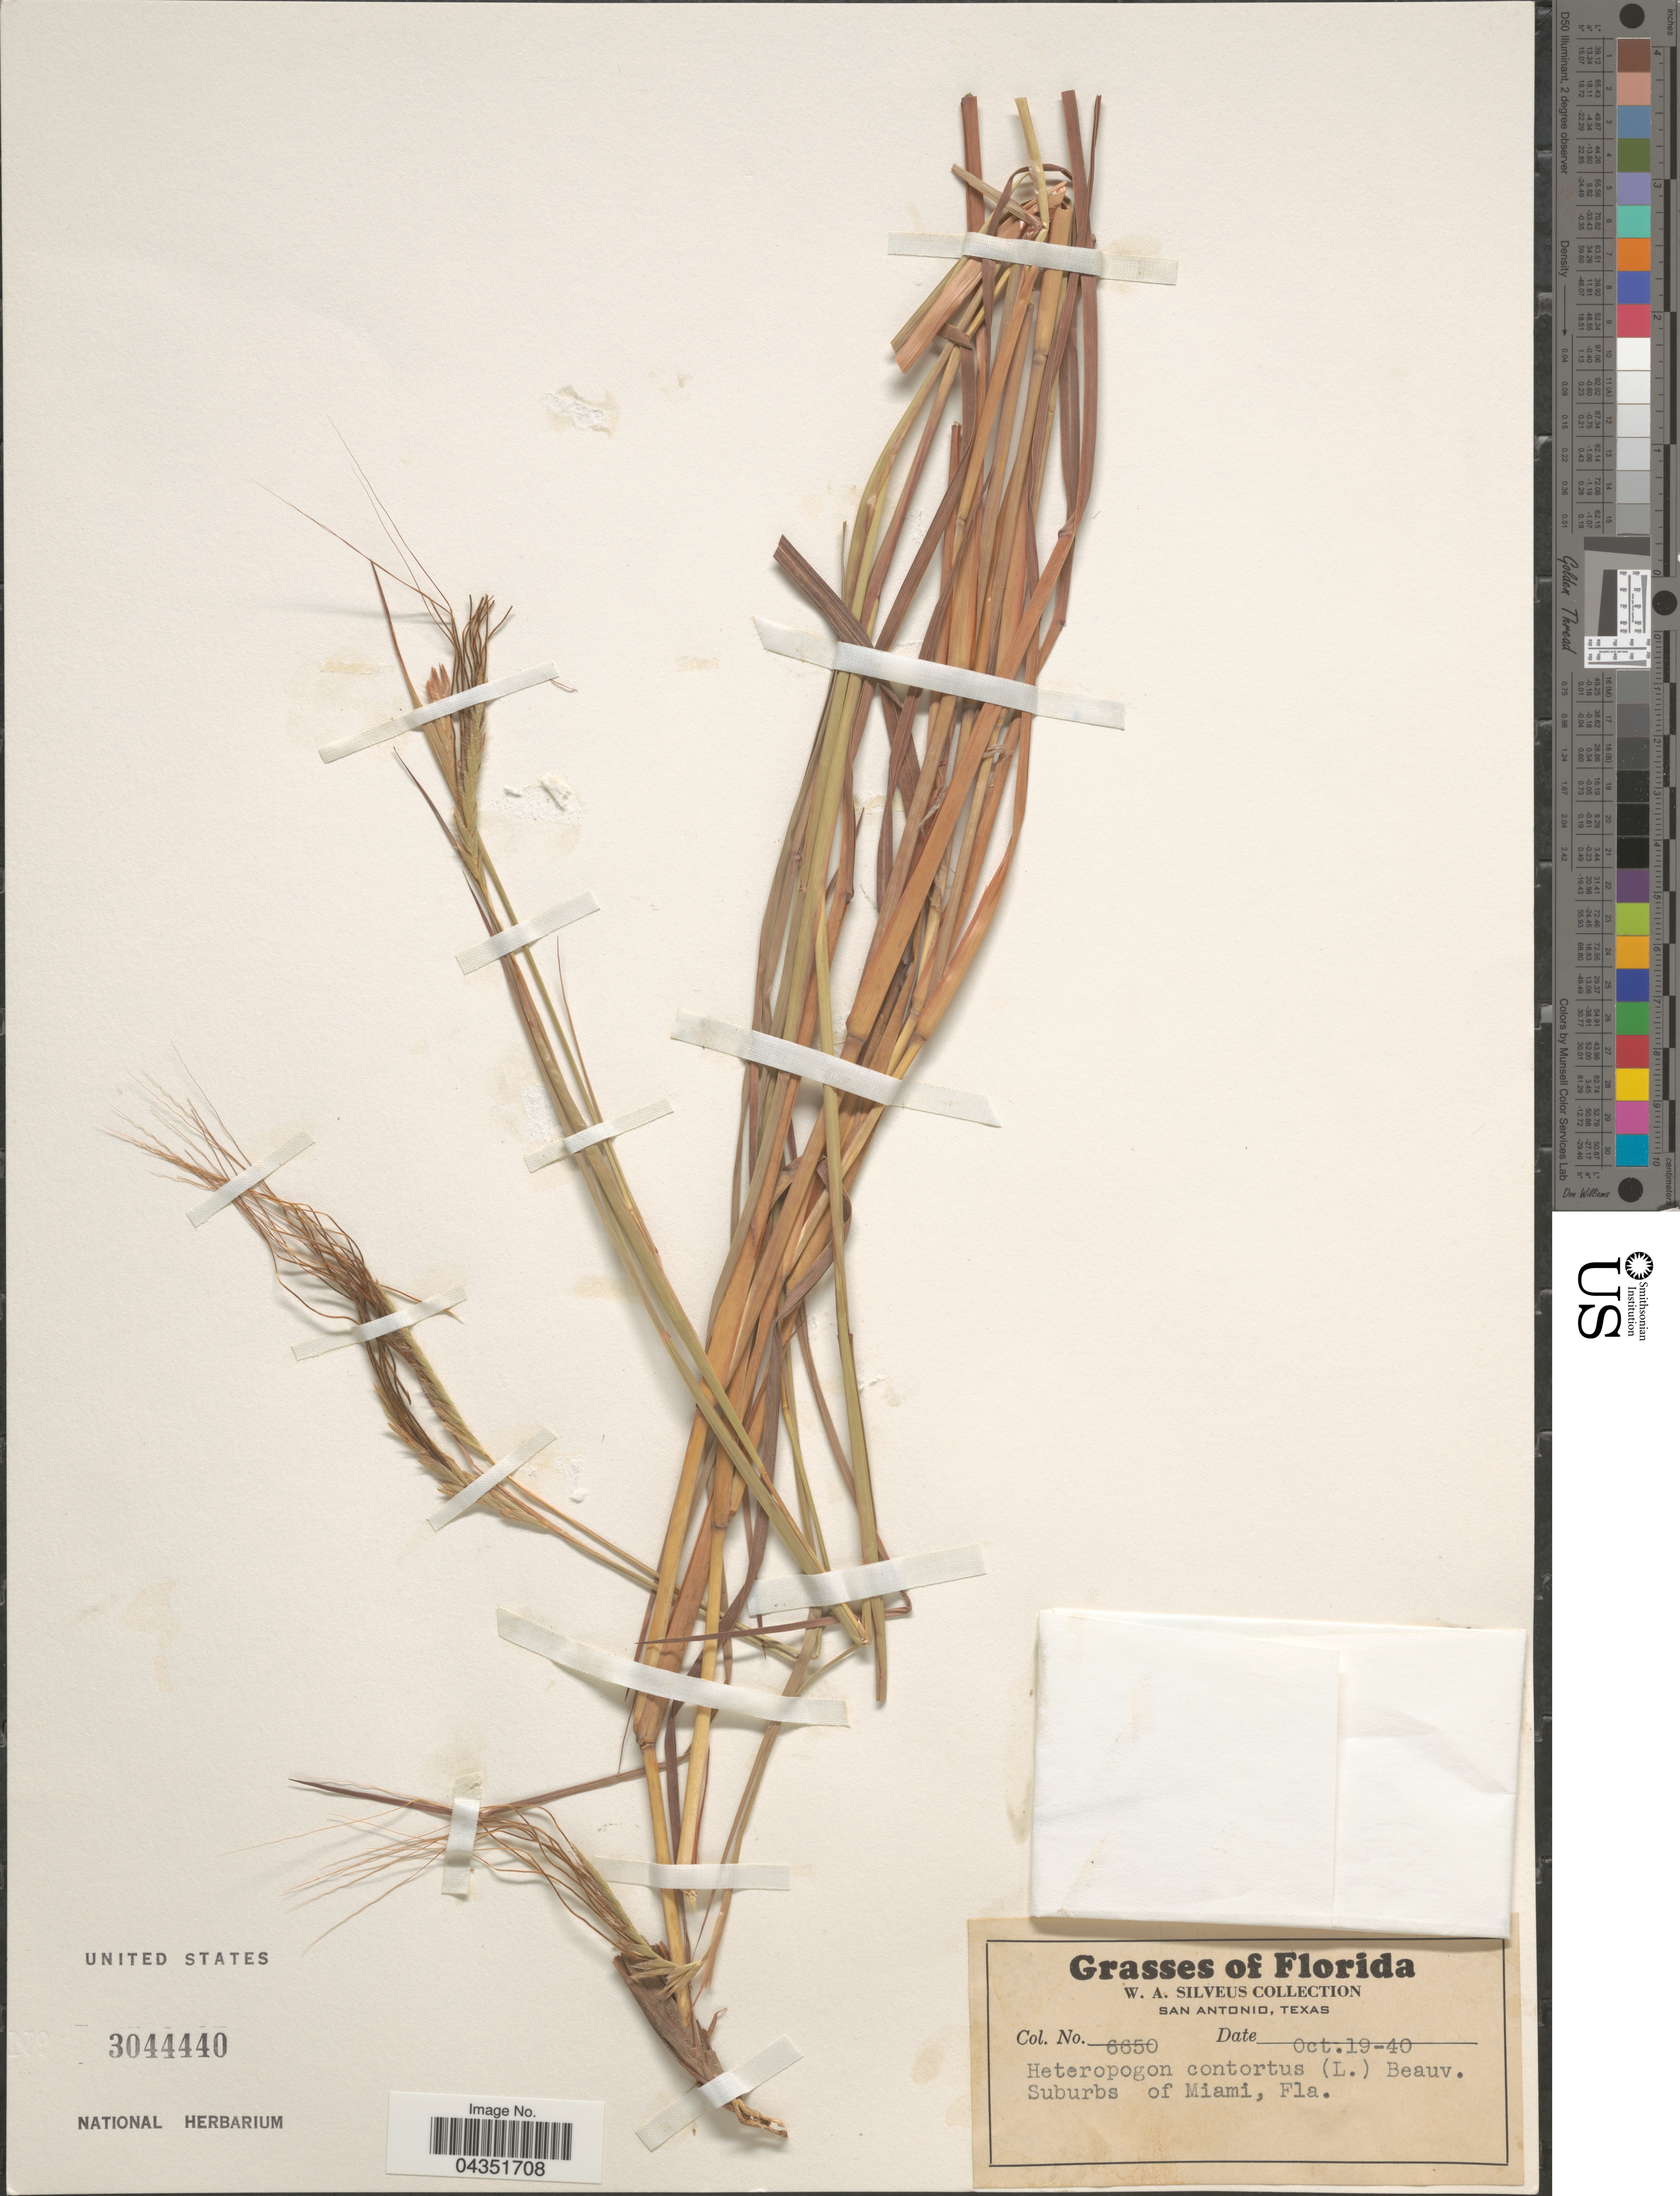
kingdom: Plantae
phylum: Tracheophyta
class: Liliopsida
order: Poales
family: Poaceae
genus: Heteropogon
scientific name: Heteropogon contortus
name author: (L.) P. Beauv. ex Roem. & Schult.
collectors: W. Silveus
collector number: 6650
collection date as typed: Transcribed d/m/y: 19/10/40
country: United States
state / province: Florida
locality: Suburbs of Miami.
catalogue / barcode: US 3044440